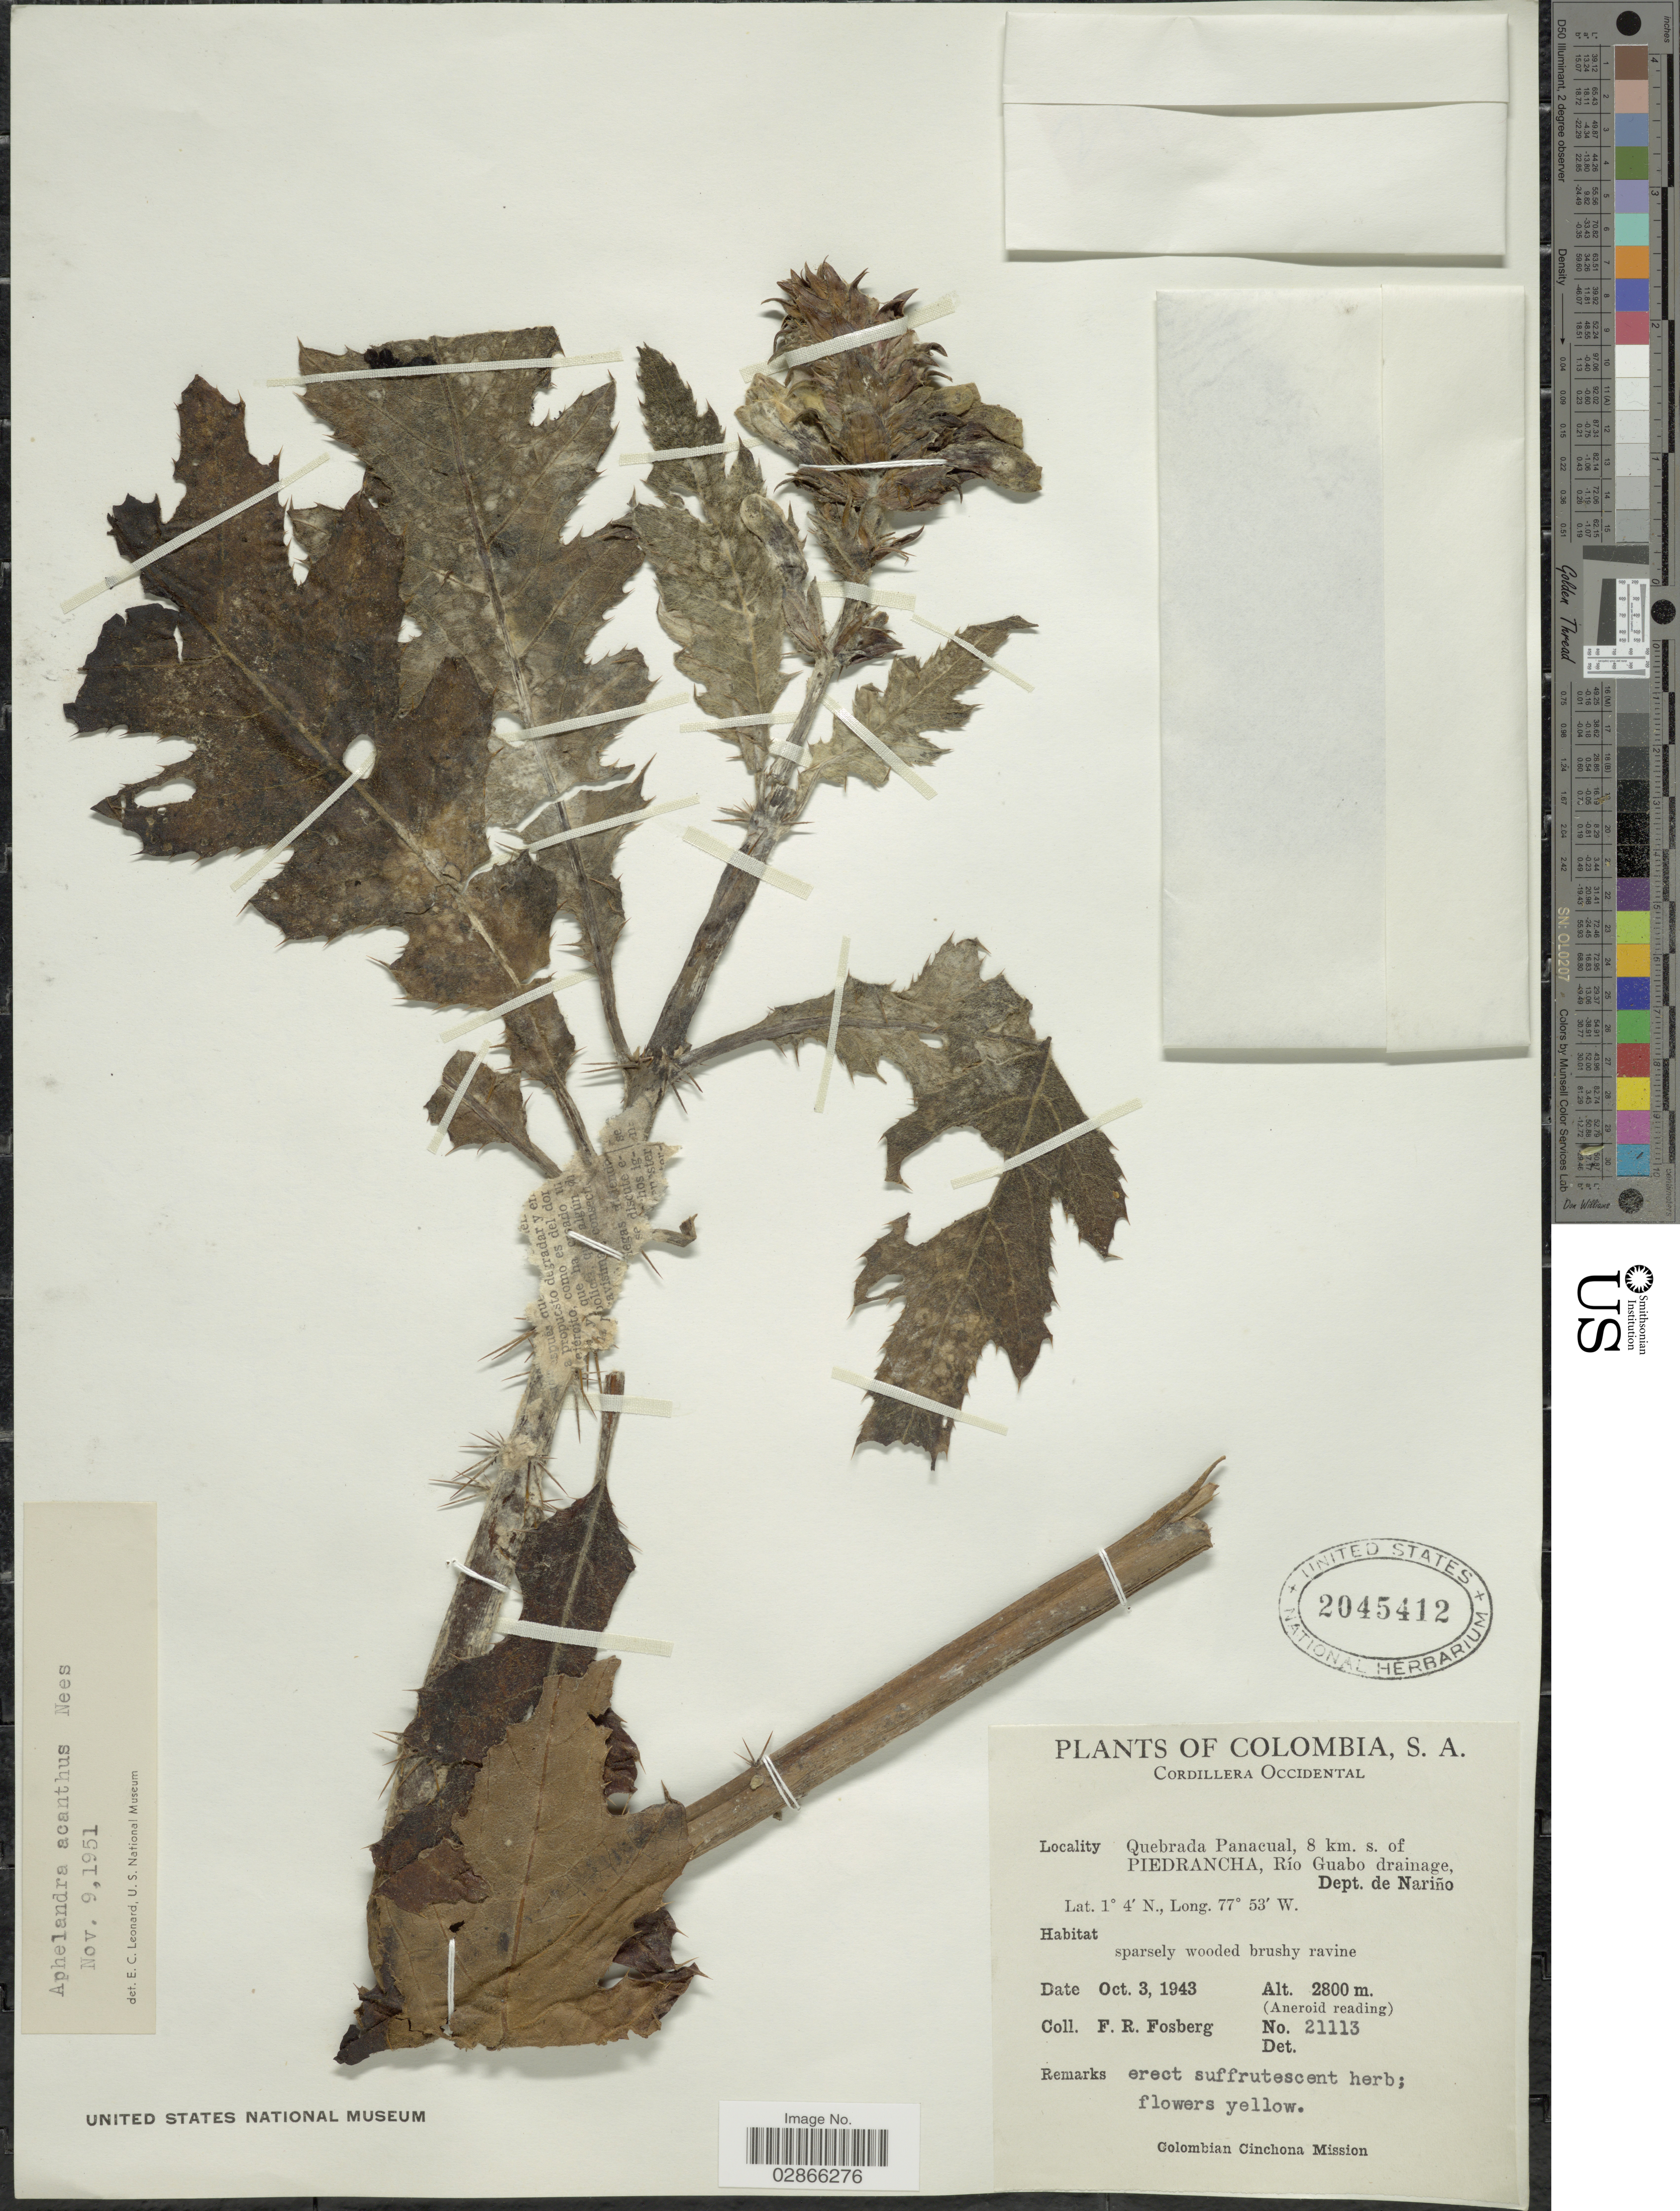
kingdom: Plantae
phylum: Tracheophyta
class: Magnoliopsida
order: Lamiales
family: Acanthaceae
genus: Aphelandra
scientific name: Aphelandra acanthus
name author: Nees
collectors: F. R. Fosberg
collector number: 21113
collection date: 1943-10-03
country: Colombia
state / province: Nariño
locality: Cordillera Occidental. Quebrada Panacual, 8 km. s. of Piedrancha, Río Guabo drainage,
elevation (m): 2800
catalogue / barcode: US 2045412